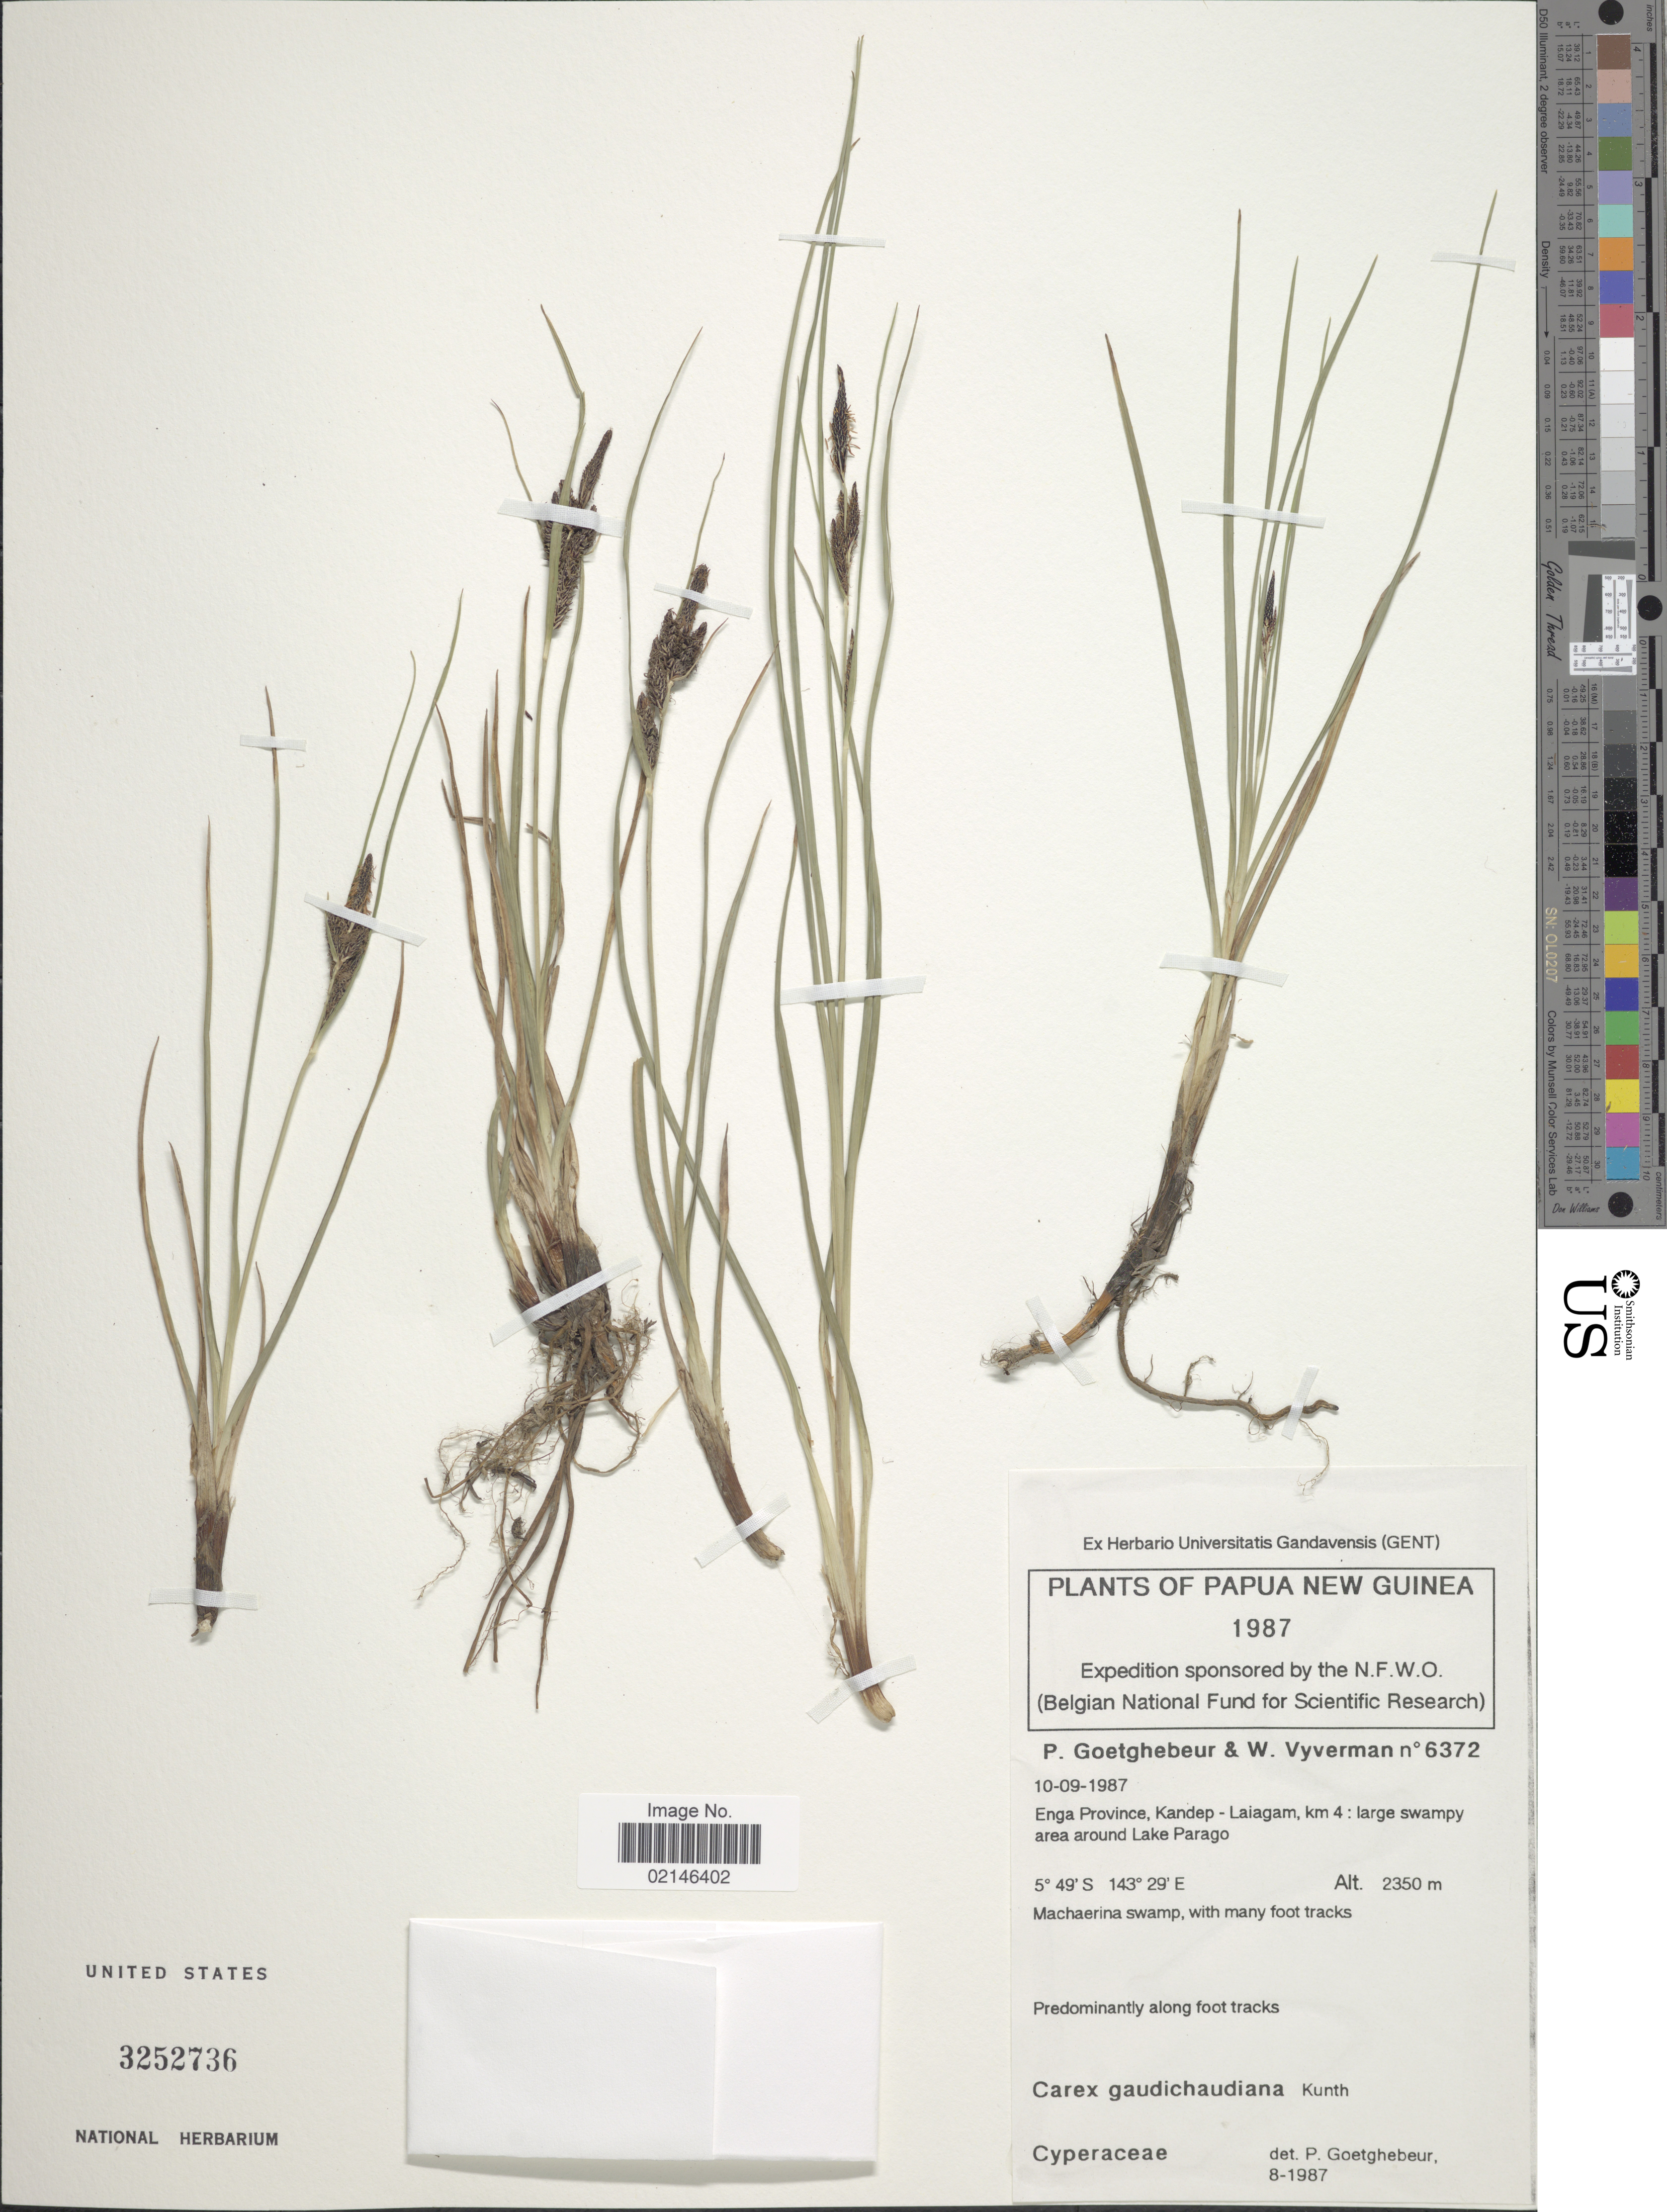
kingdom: Plantae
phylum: Tracheophyta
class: Liliopsida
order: Poales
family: Cyperaceae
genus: Carex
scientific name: Carex gaudichaudiana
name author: Kunth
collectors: P. Goetghebeur & W. Vyverman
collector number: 6372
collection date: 1987-09-10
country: Papua New Guinea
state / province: Enga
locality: Kandep - Laiagam, km 4 : large swampy area around Lake Parago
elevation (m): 2350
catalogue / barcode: US 3252736